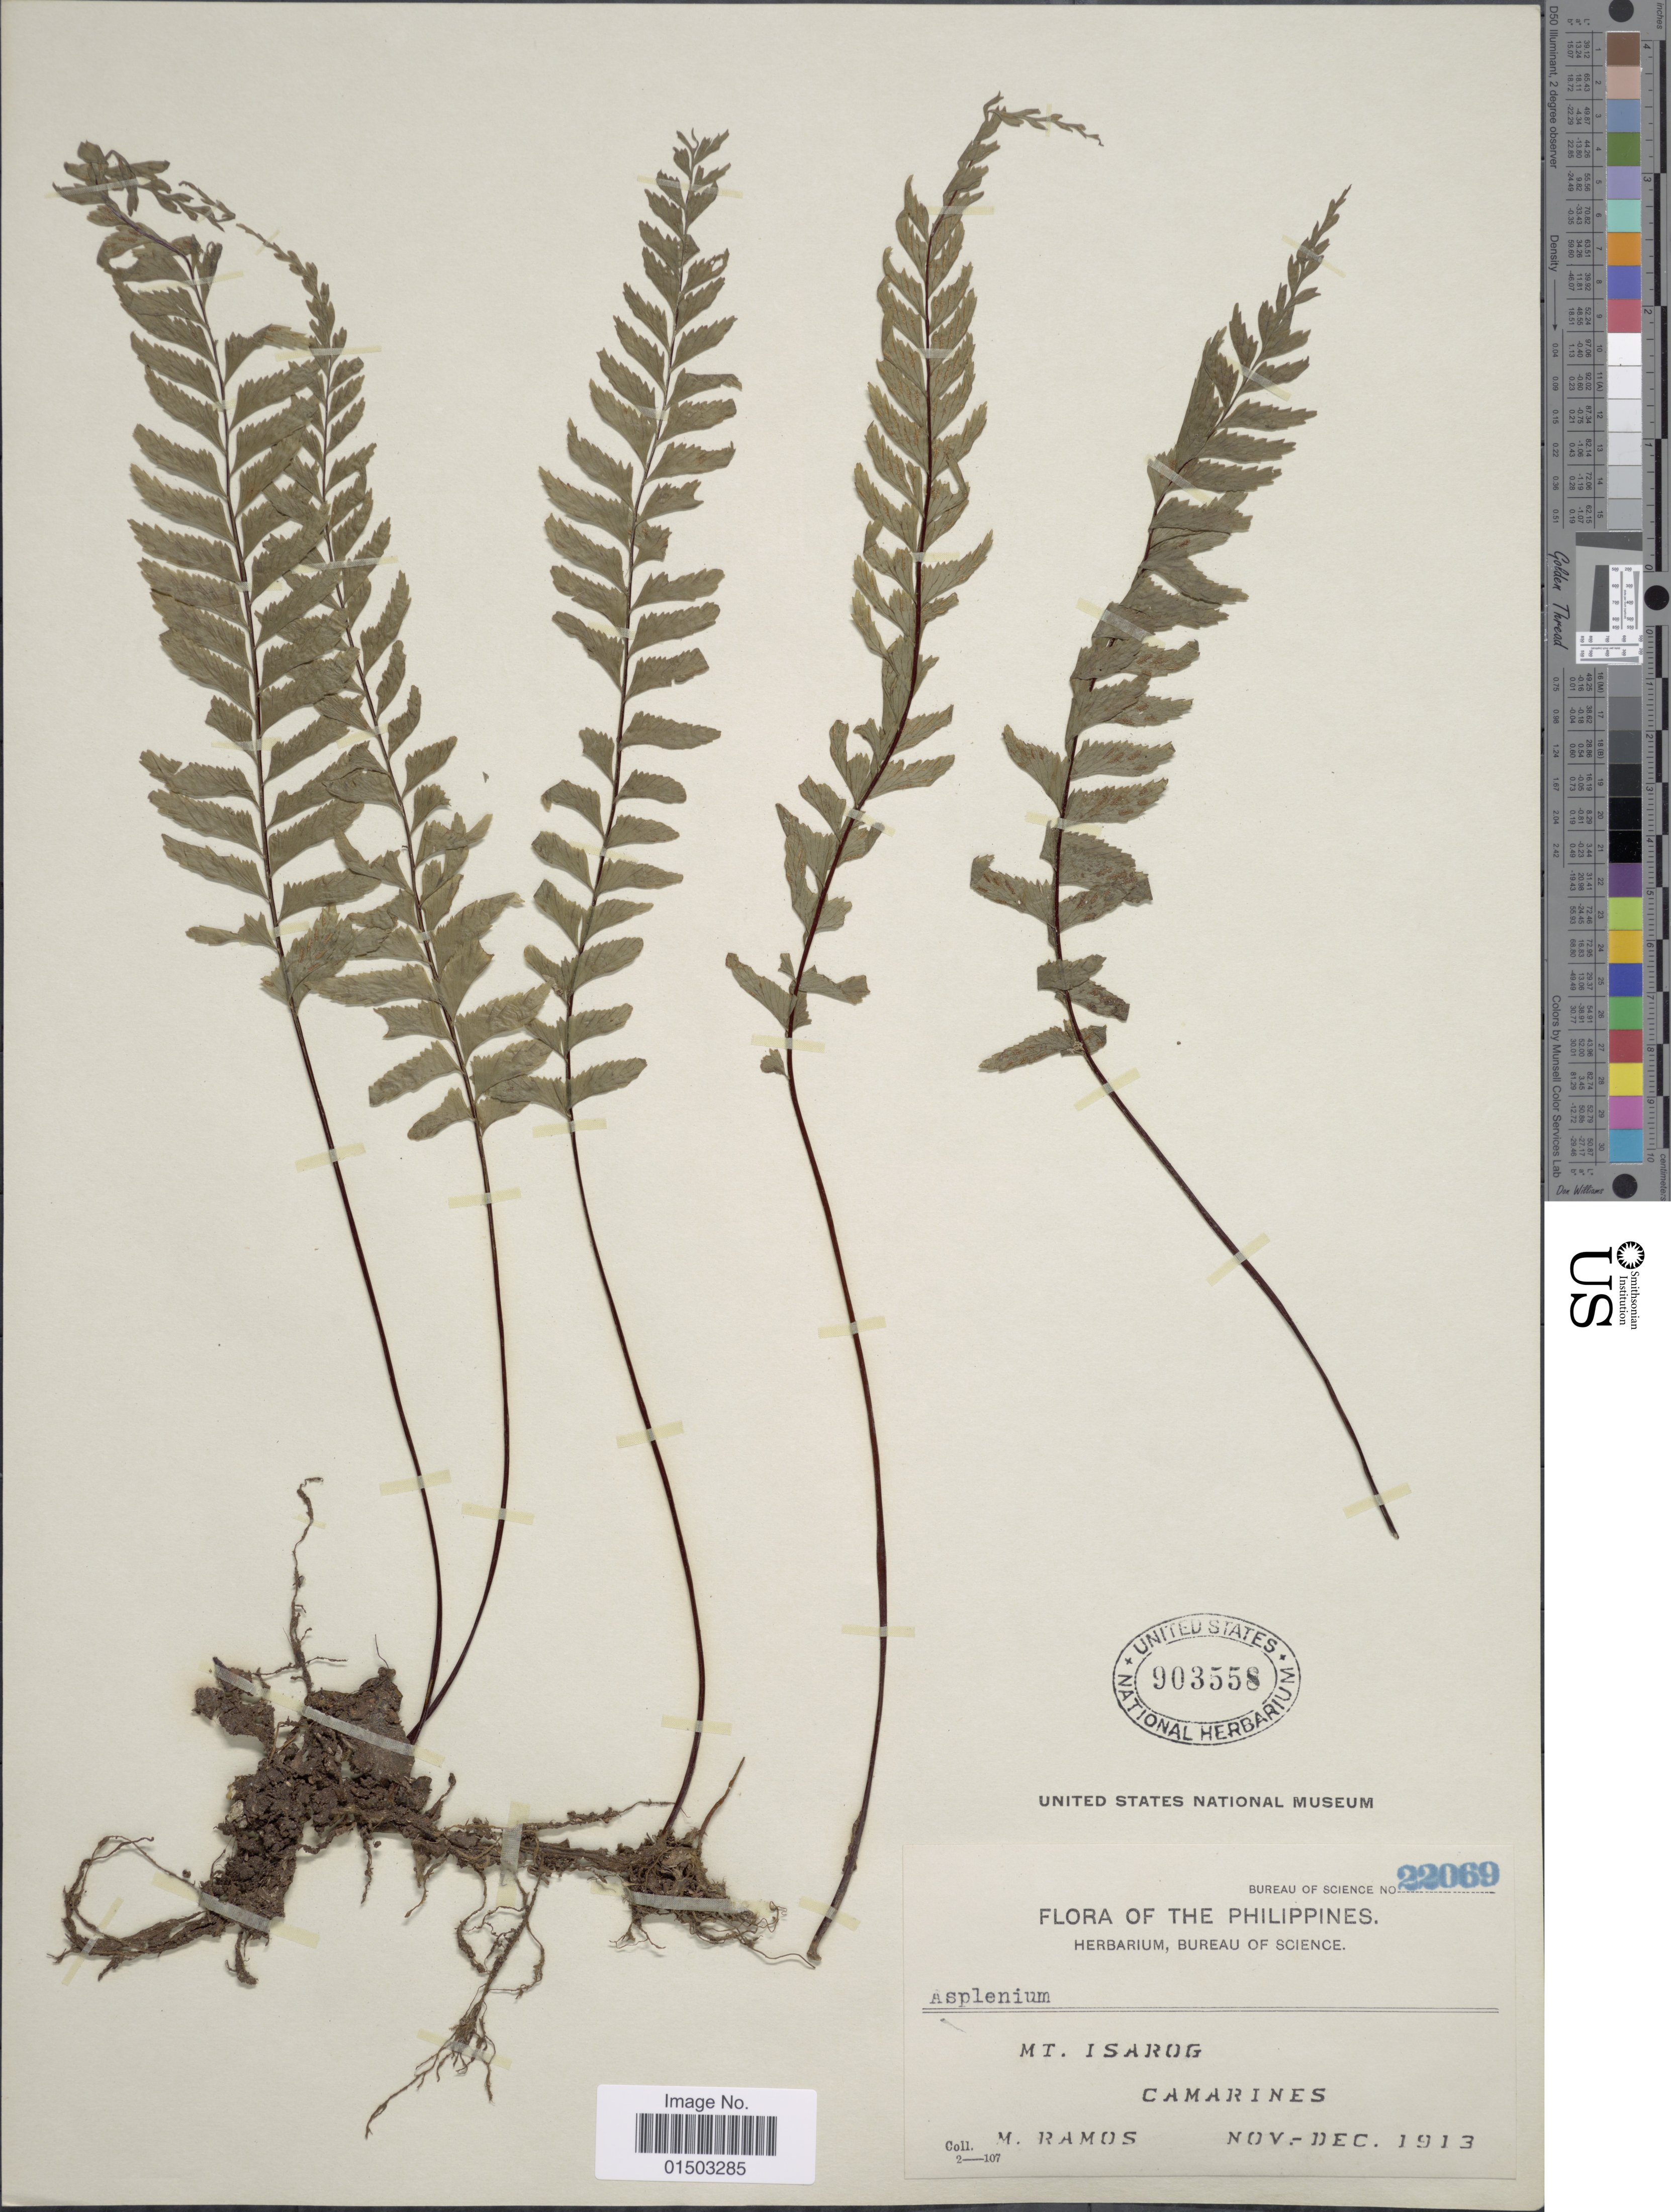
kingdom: Plantae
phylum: Tracheophyta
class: Polypodiopsida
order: Polypodiales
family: Aspleniaceae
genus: Hymenasplenium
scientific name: Hymenasplenium unilaterale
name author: (Lam.) Hayata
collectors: M. Ramos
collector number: Bureau of Science 22069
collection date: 1913-11/1913-12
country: Philippines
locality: Philippines, Mt. Isaroc, Camarines.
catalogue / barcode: US 903558